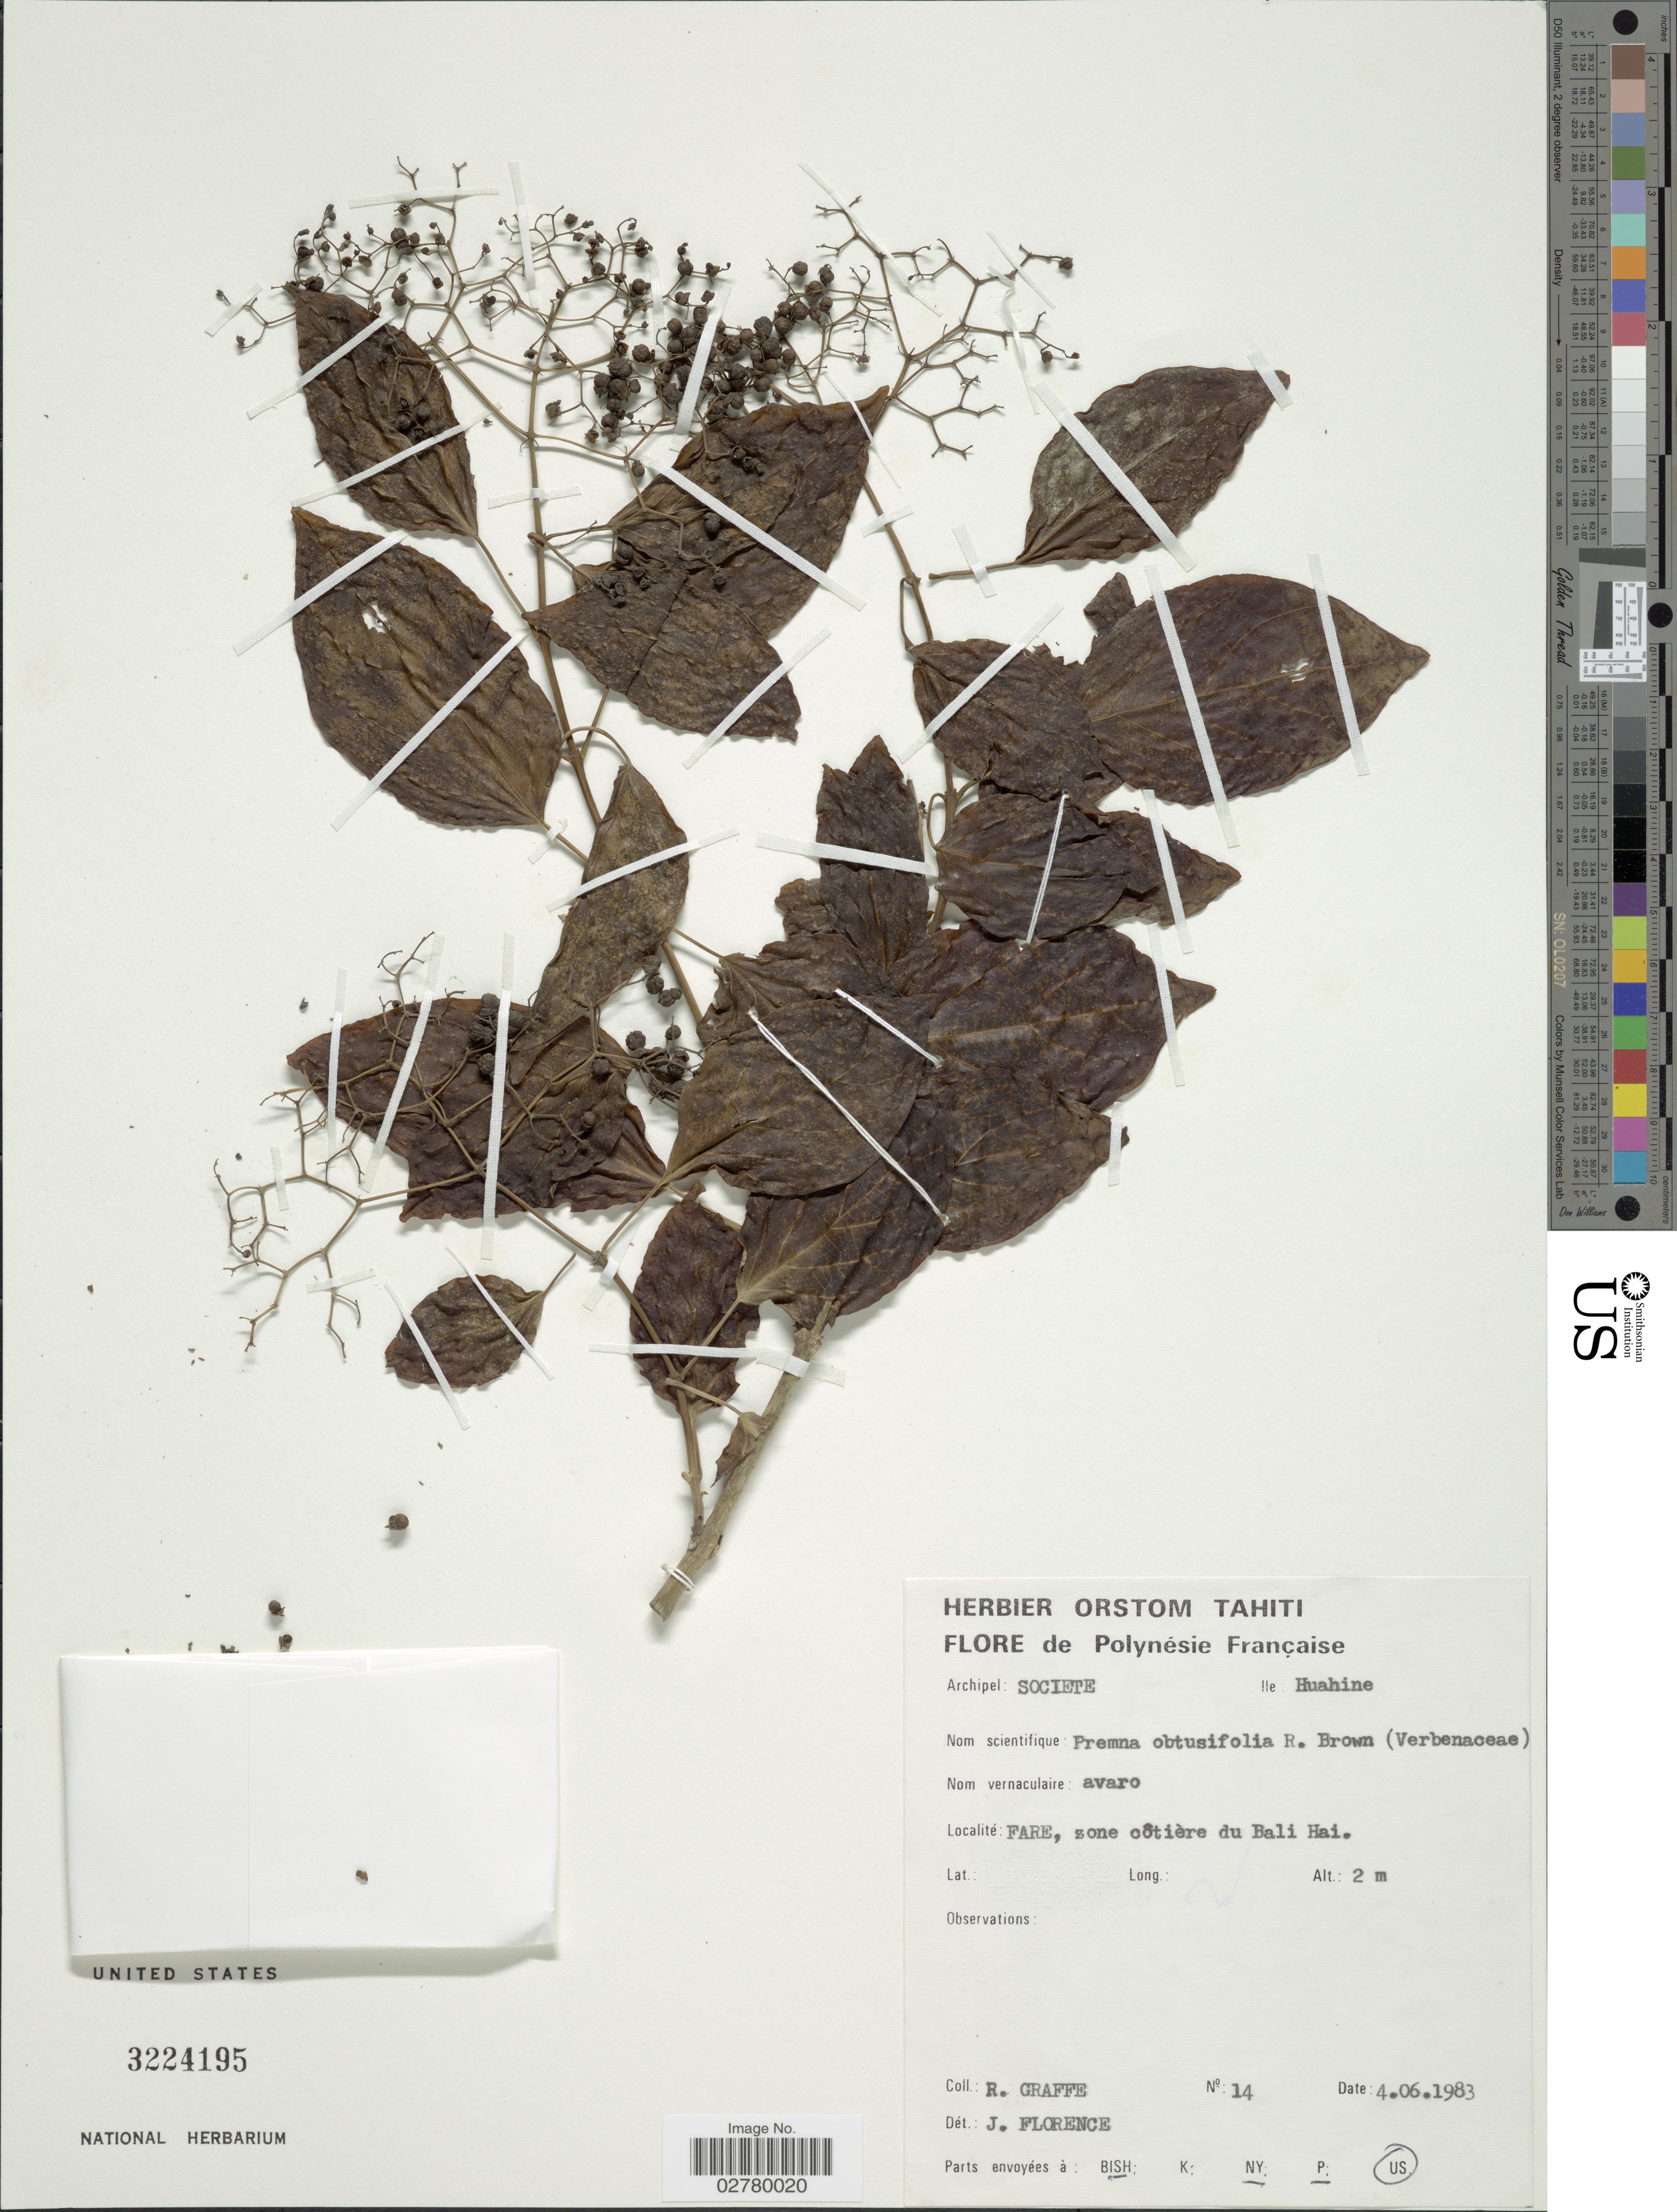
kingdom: Plantae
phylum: Tracheophyta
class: Magnoliopsida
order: Lamiales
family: Lamiaceae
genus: Premna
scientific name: Premna obtusifolia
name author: R. Br.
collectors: R. Graffe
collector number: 14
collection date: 1983-06-04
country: French Polynesia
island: Huahine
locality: Polynésie Française. Archipel: Societe. Ile: Huahine. Fare, zone côtière du Bali Hai.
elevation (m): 2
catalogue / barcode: US 3224195